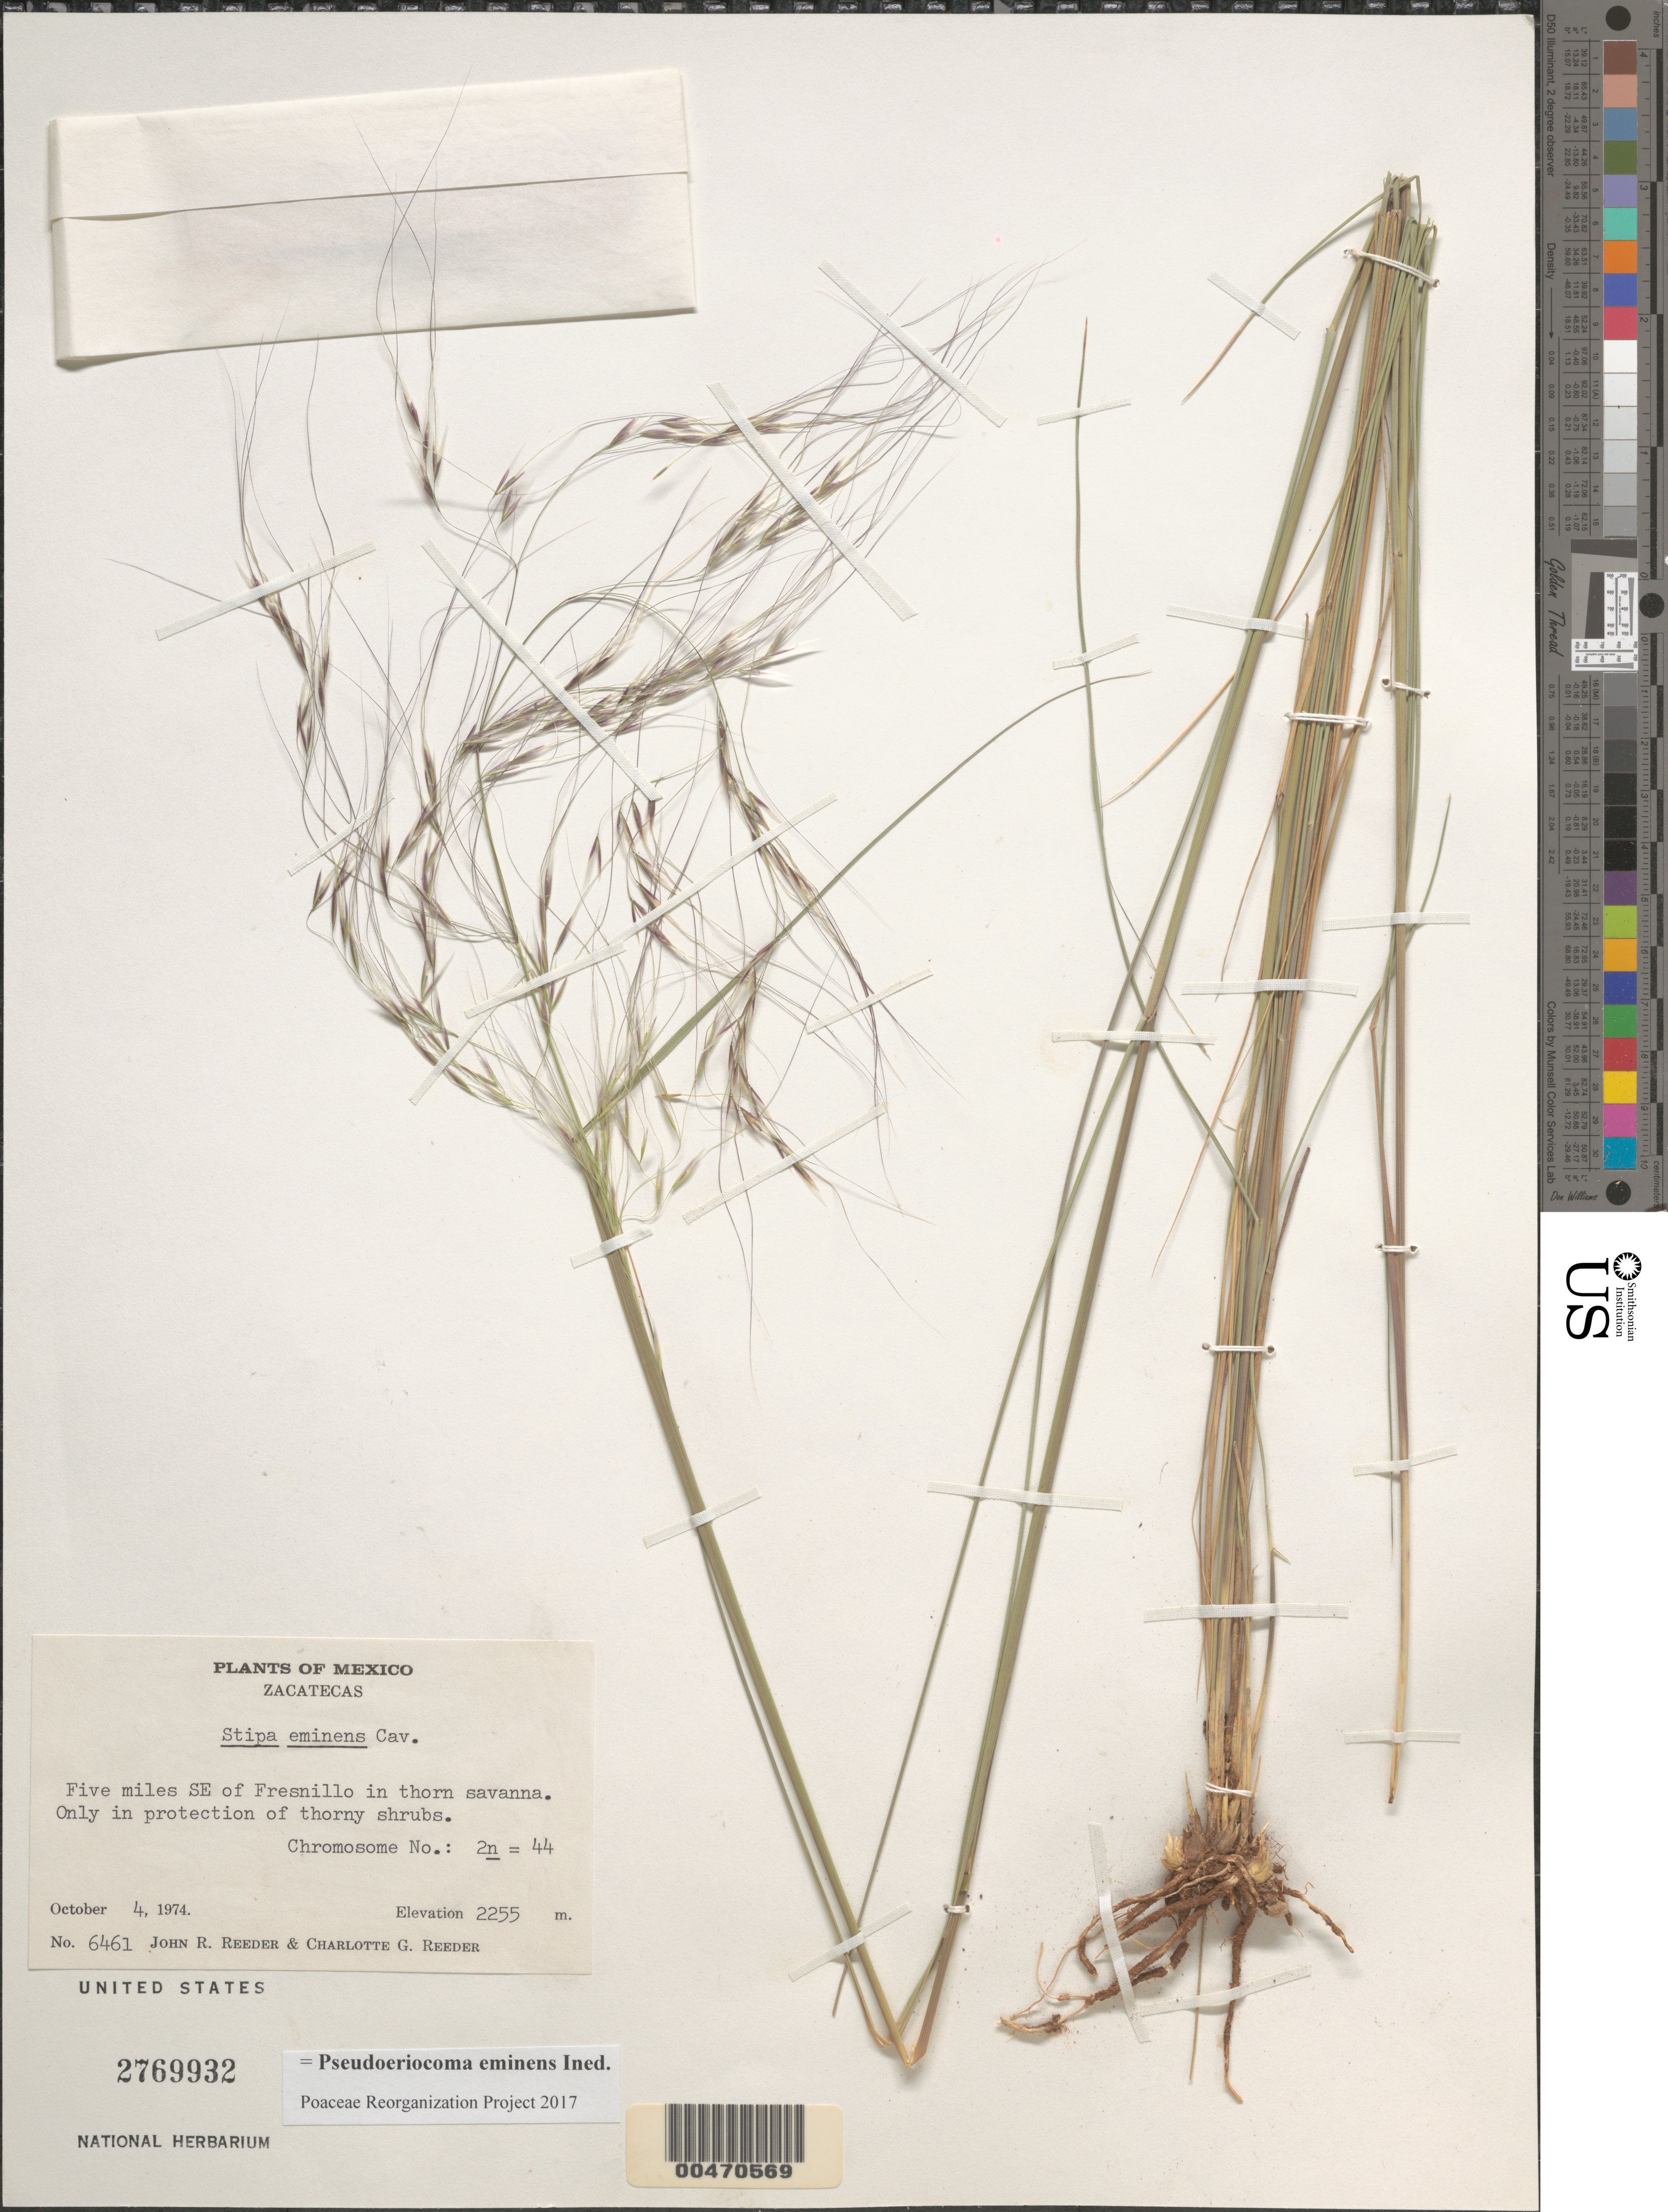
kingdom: Plantae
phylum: Tracheophyta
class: Liliopsida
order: Poales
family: Poaceae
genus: Pseudoeriocoma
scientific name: Pseudoeriocoma eminens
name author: (Cav.) Romasch.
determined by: Poaceae Reorganization Project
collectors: J. R. Reeder & C. G. Reeder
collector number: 6461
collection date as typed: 4 Oct 1974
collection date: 1974-10-04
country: Mexico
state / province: Zacatecas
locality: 5 mi SE of Fresnillo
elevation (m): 2255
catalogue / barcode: US 2769932